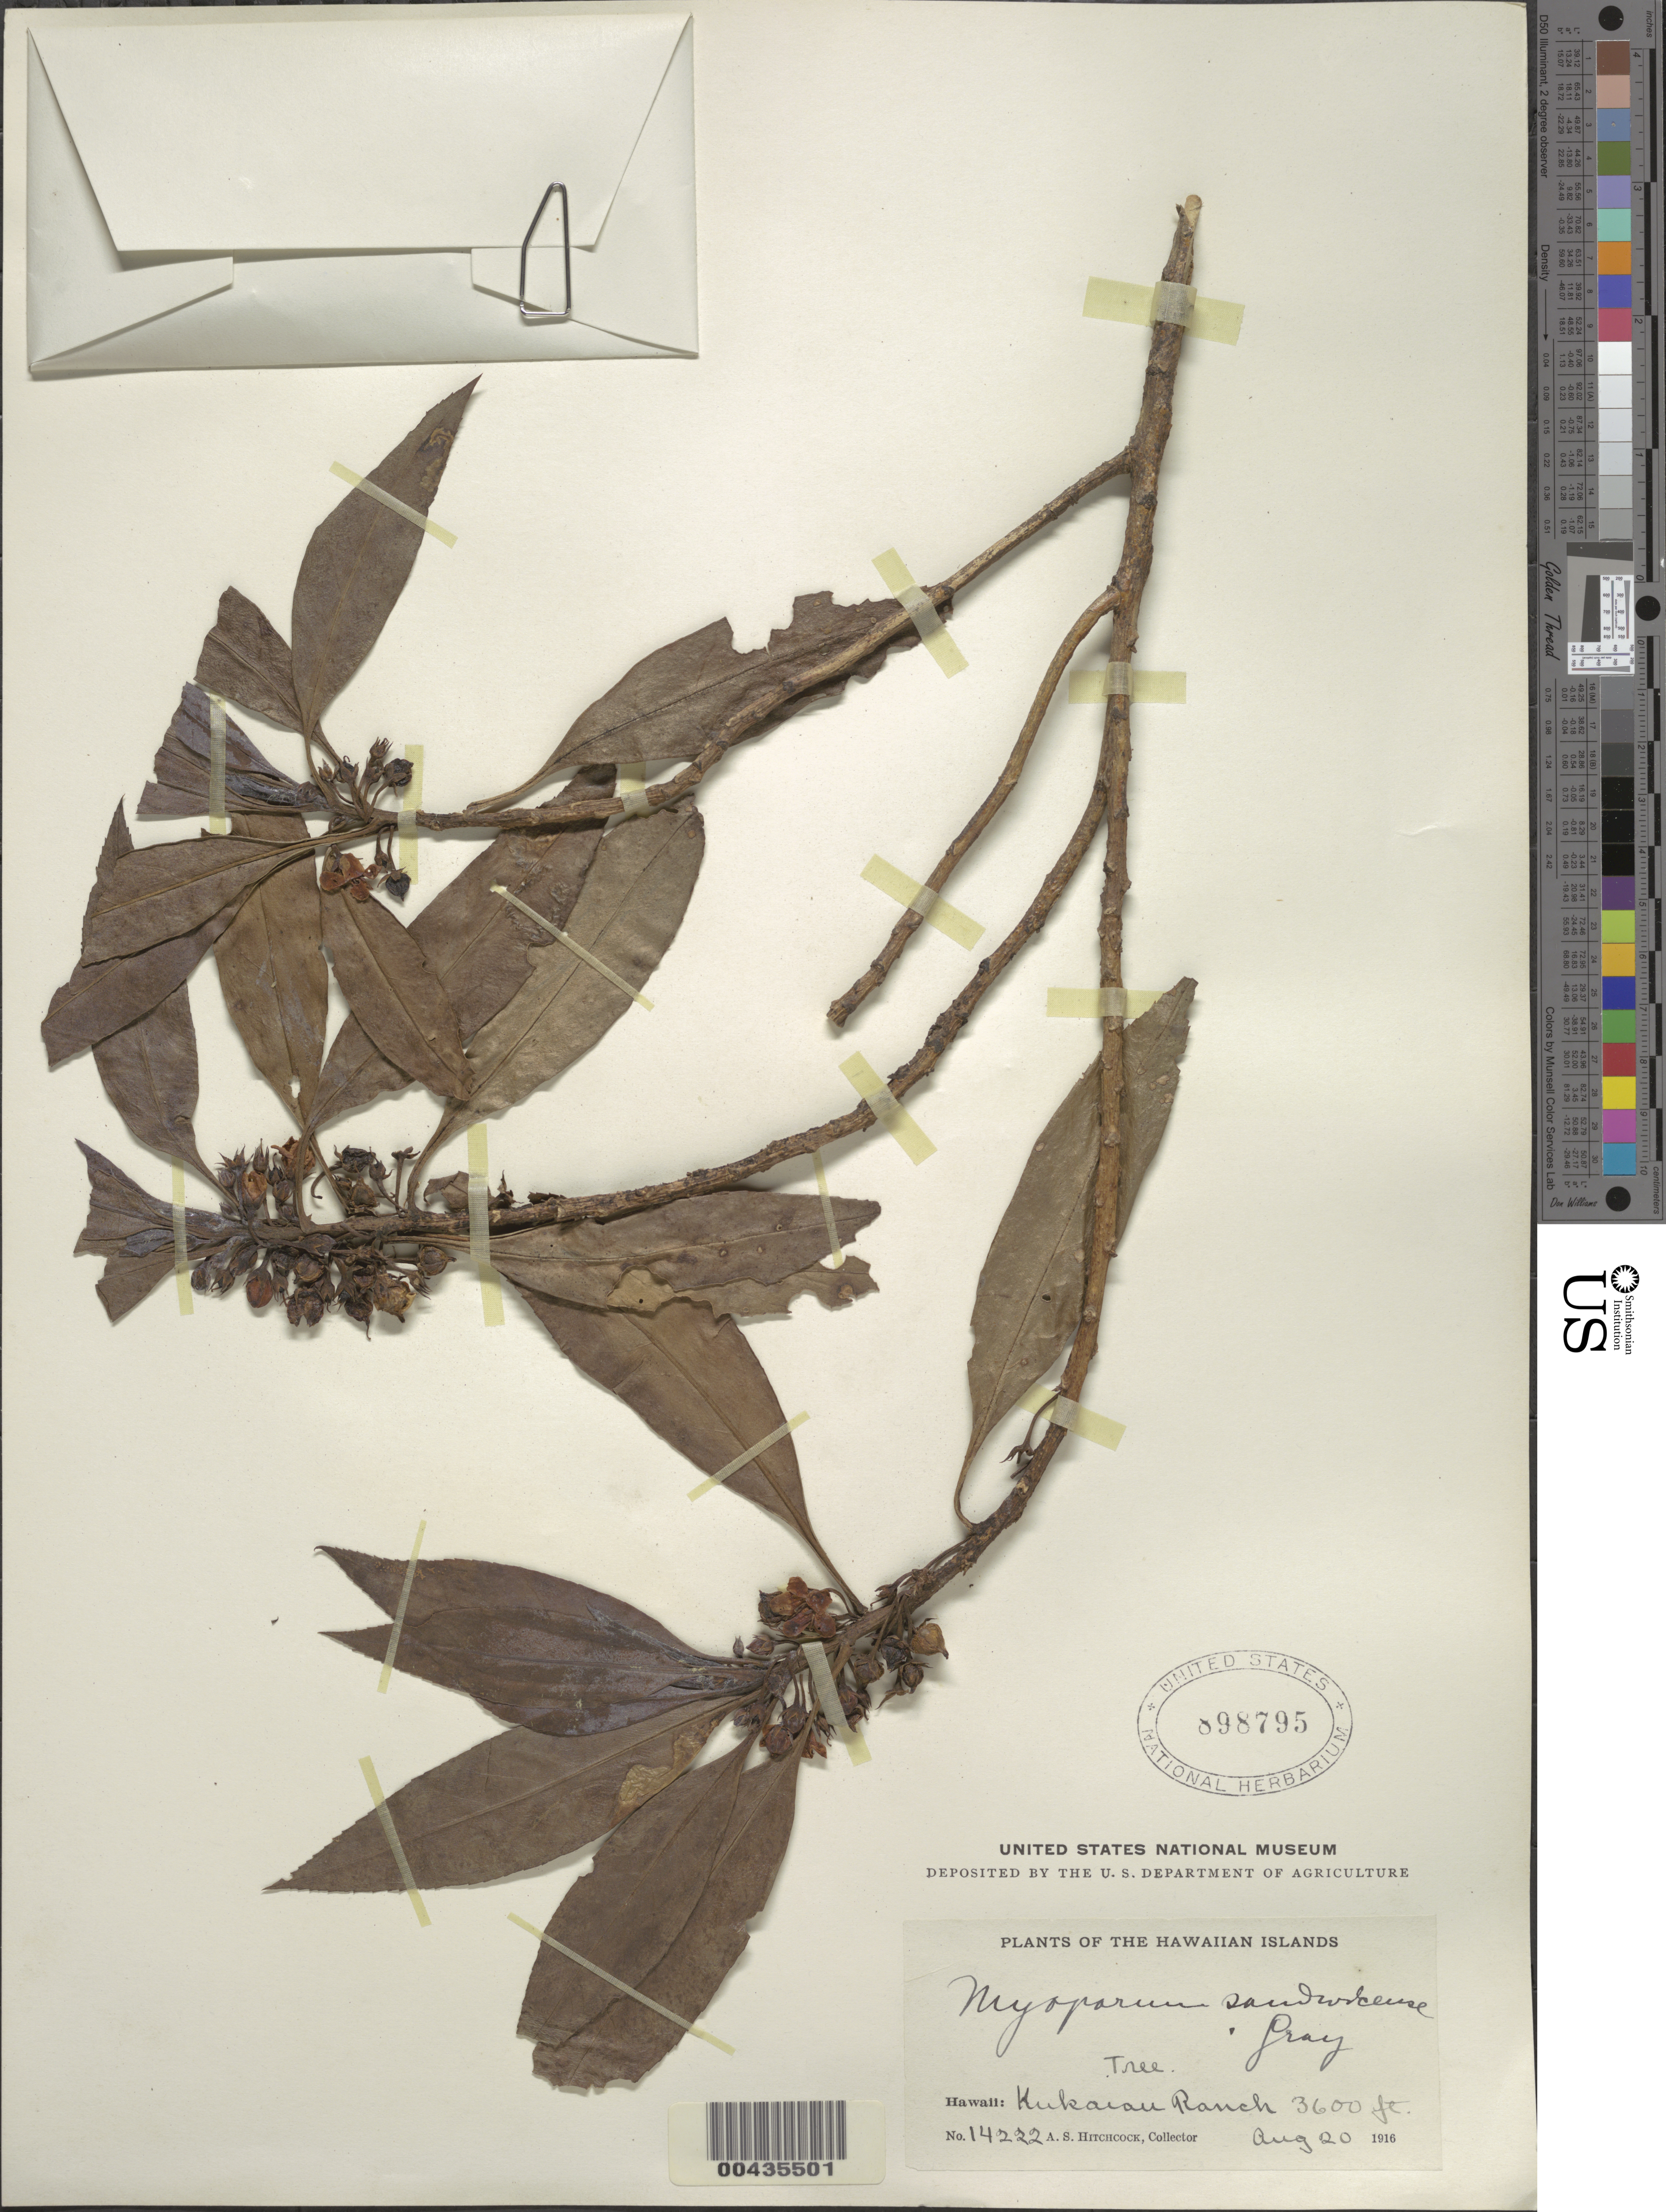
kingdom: Plantae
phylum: Tracheophyta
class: Magnoliopsida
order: Lamiales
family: Scrophulariaceae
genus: Myoporum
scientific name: Myoporum sandwicense subsp. sandwicense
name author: A. Gray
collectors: A. S. Hitchcock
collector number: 14222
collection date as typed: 20 Aug 1916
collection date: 1916-08-20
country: United States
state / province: Hawaii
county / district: Hawaii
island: Hawaii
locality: Kukaiau Ranch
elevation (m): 1097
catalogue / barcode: US 898795